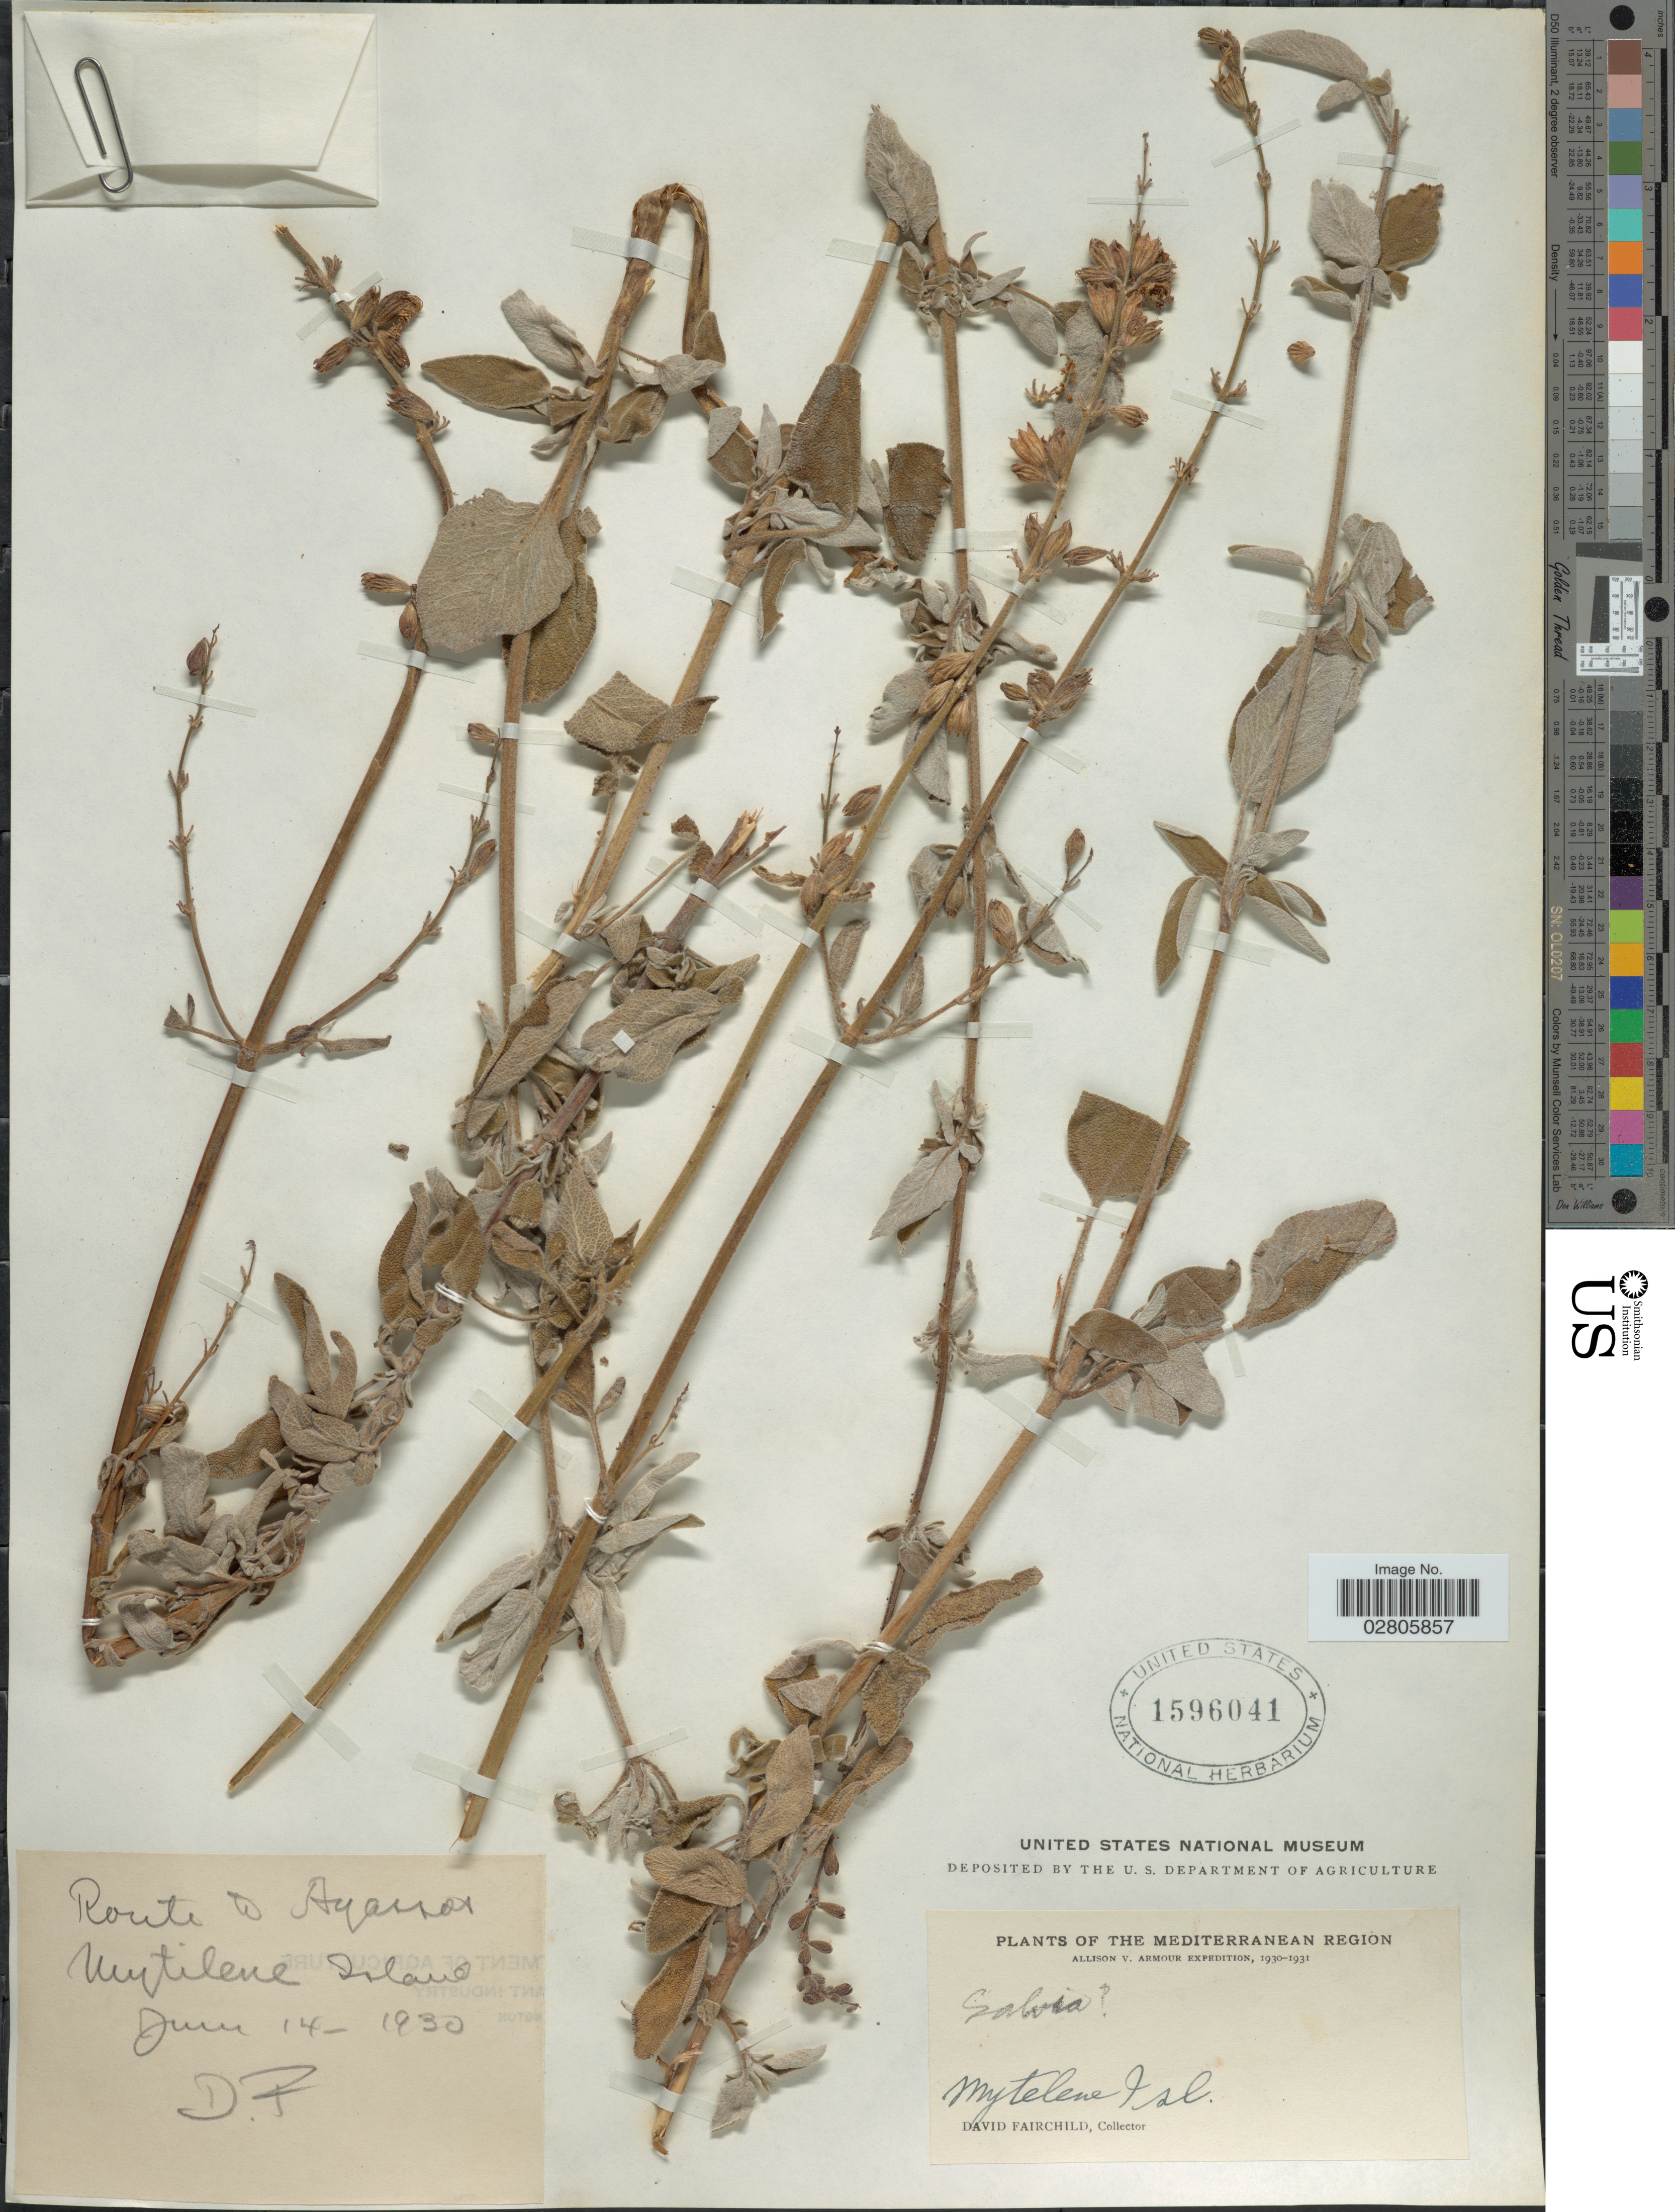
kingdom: Plantae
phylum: Tracheophyta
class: Magnoliopsida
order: Lamiales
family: Lamiaceae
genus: Salvia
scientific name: Salvia sp.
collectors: D. Fairchild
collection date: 1930-06-14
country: Greece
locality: Mediterranean Region. Route to Ayanos. Mytilene Island.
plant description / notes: Corrected "Route de Aqyassoa Mytilene Island" to "Route to Ayanos. Mytilene Island."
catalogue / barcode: US 1596041